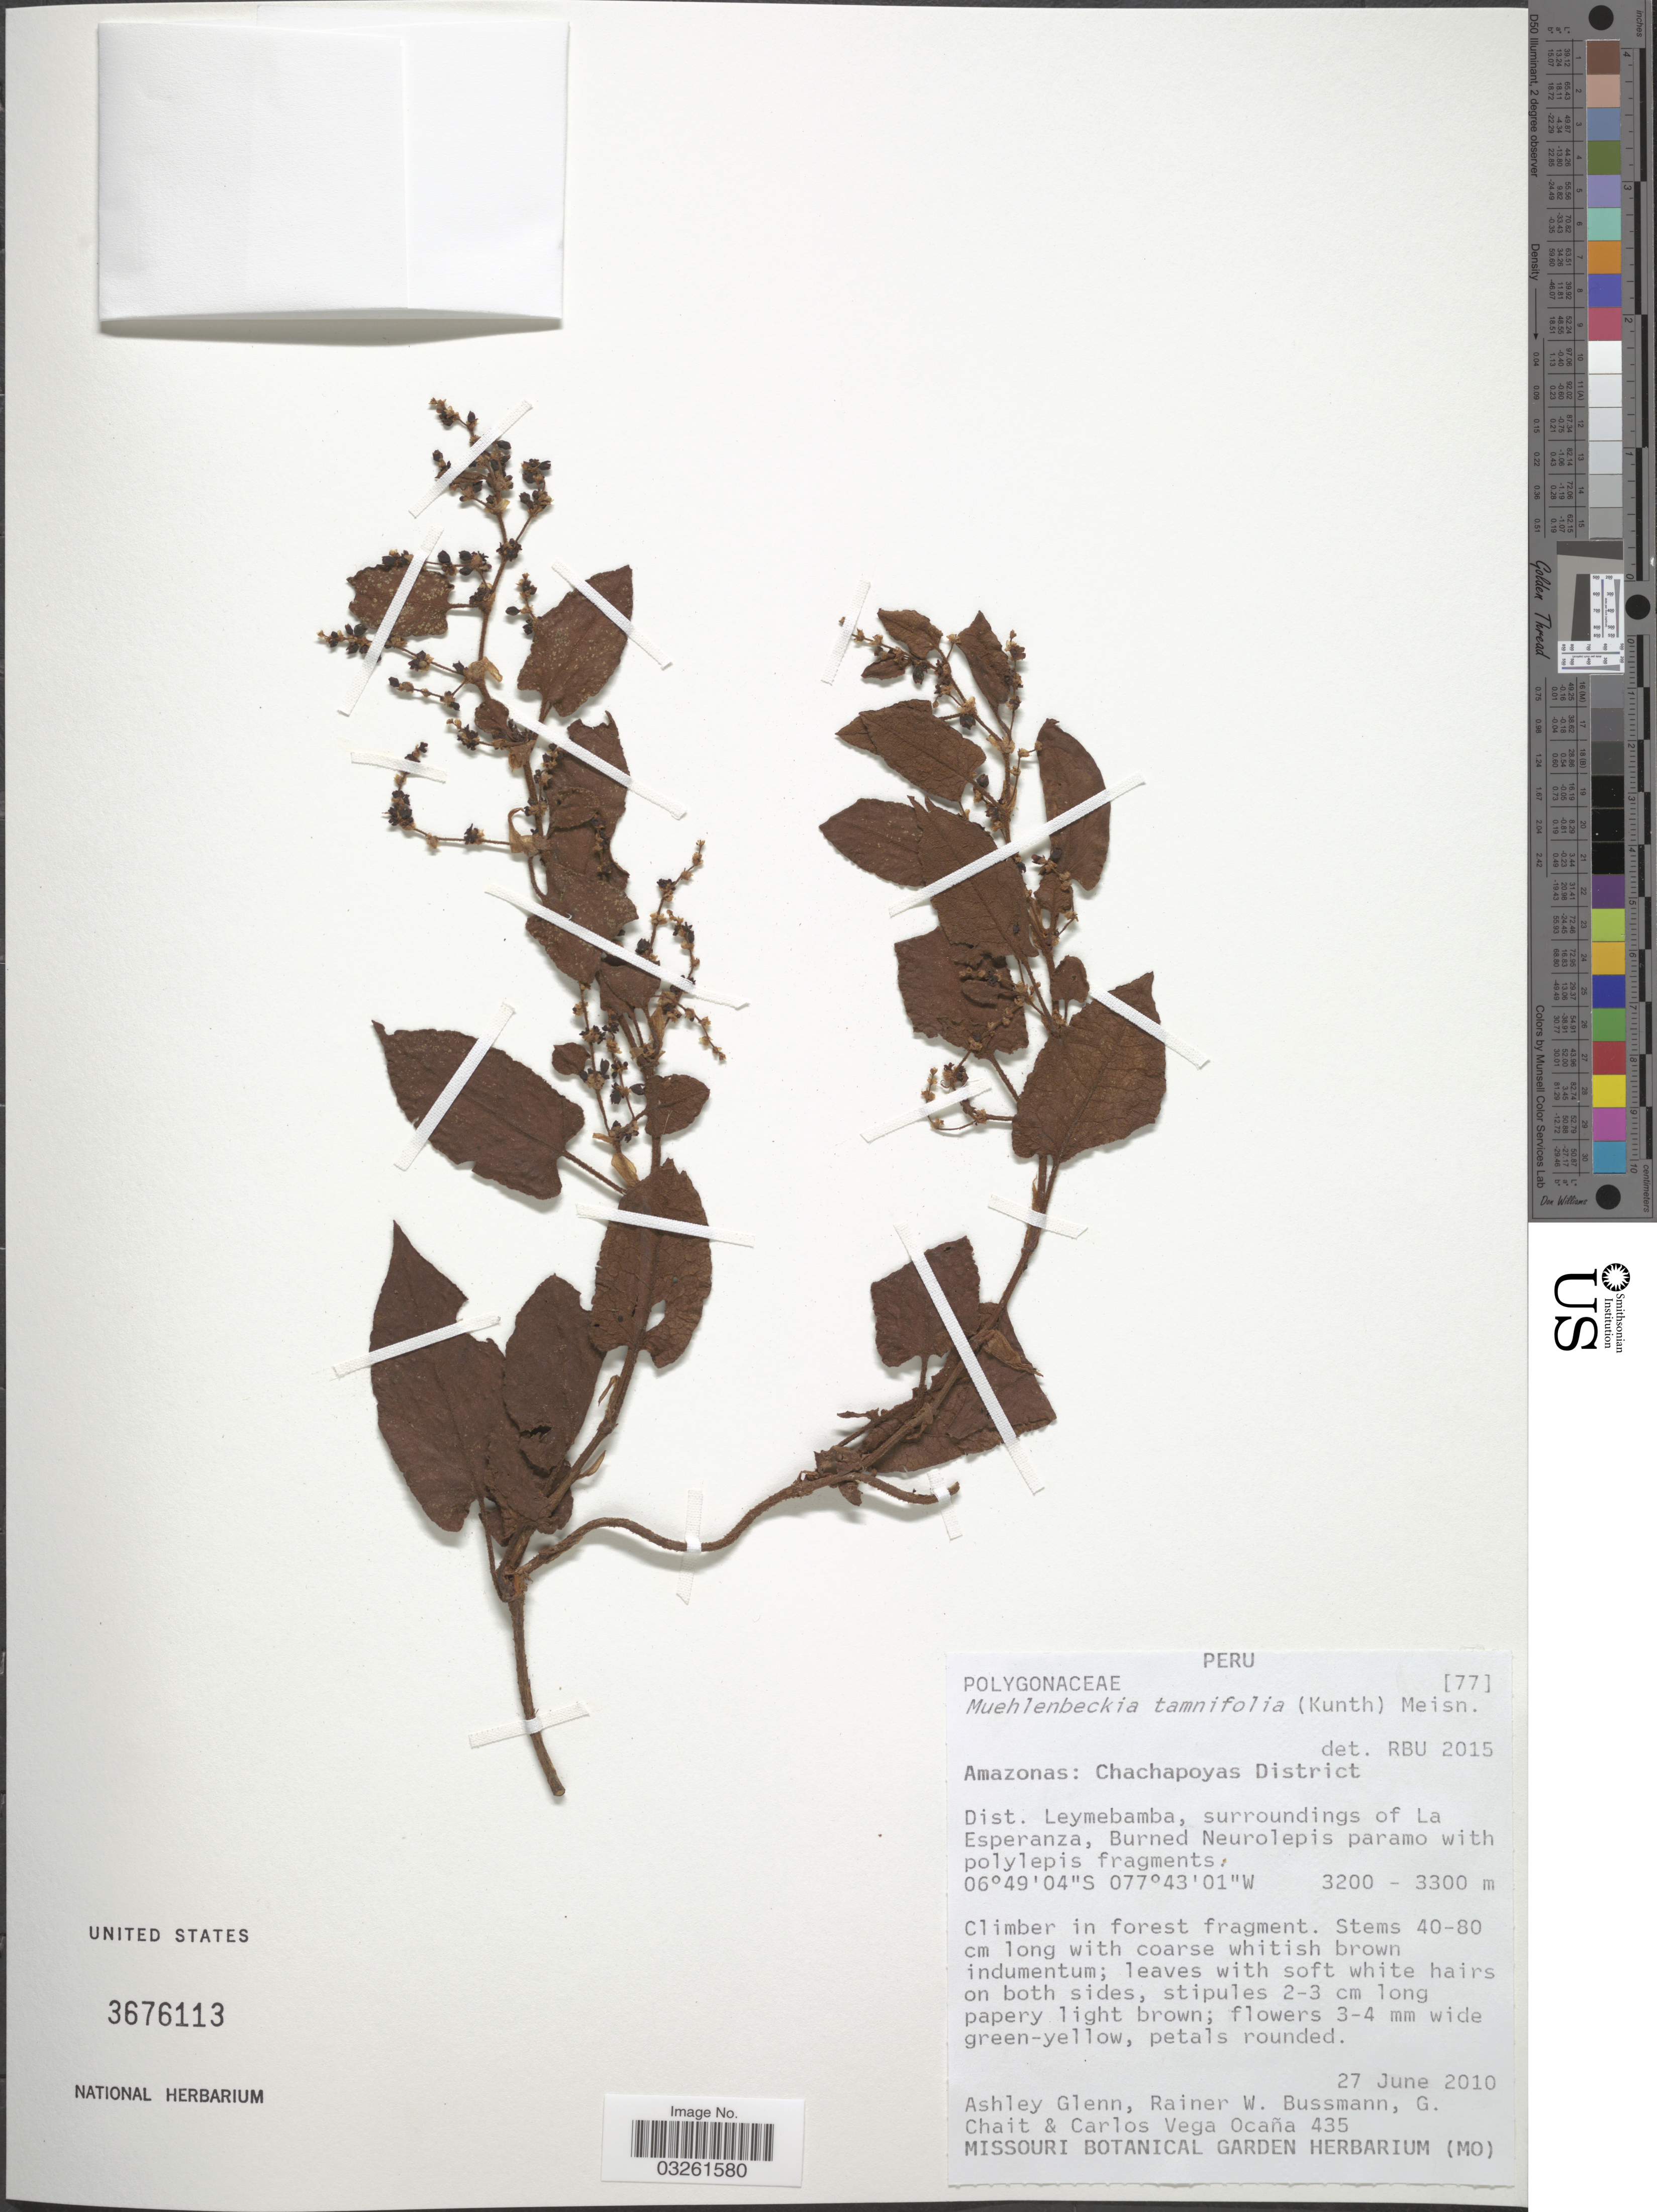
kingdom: Plantae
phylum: Tracheophyta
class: Magnoliopsida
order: Caryophyllales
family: Polygonaceae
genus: Muehlenbeckia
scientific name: Muehlenbeckia tamnifolia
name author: (Kunth) Meisn.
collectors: A. Glenn, R. W. Bussmann, G. Chait & C. Vega Ocaña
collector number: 435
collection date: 2010-06-27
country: Peru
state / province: Amazonas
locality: Chachapoyas District, Dist. Leymebamba, surroundings of La Esperanza.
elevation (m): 3200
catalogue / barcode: US 3676113